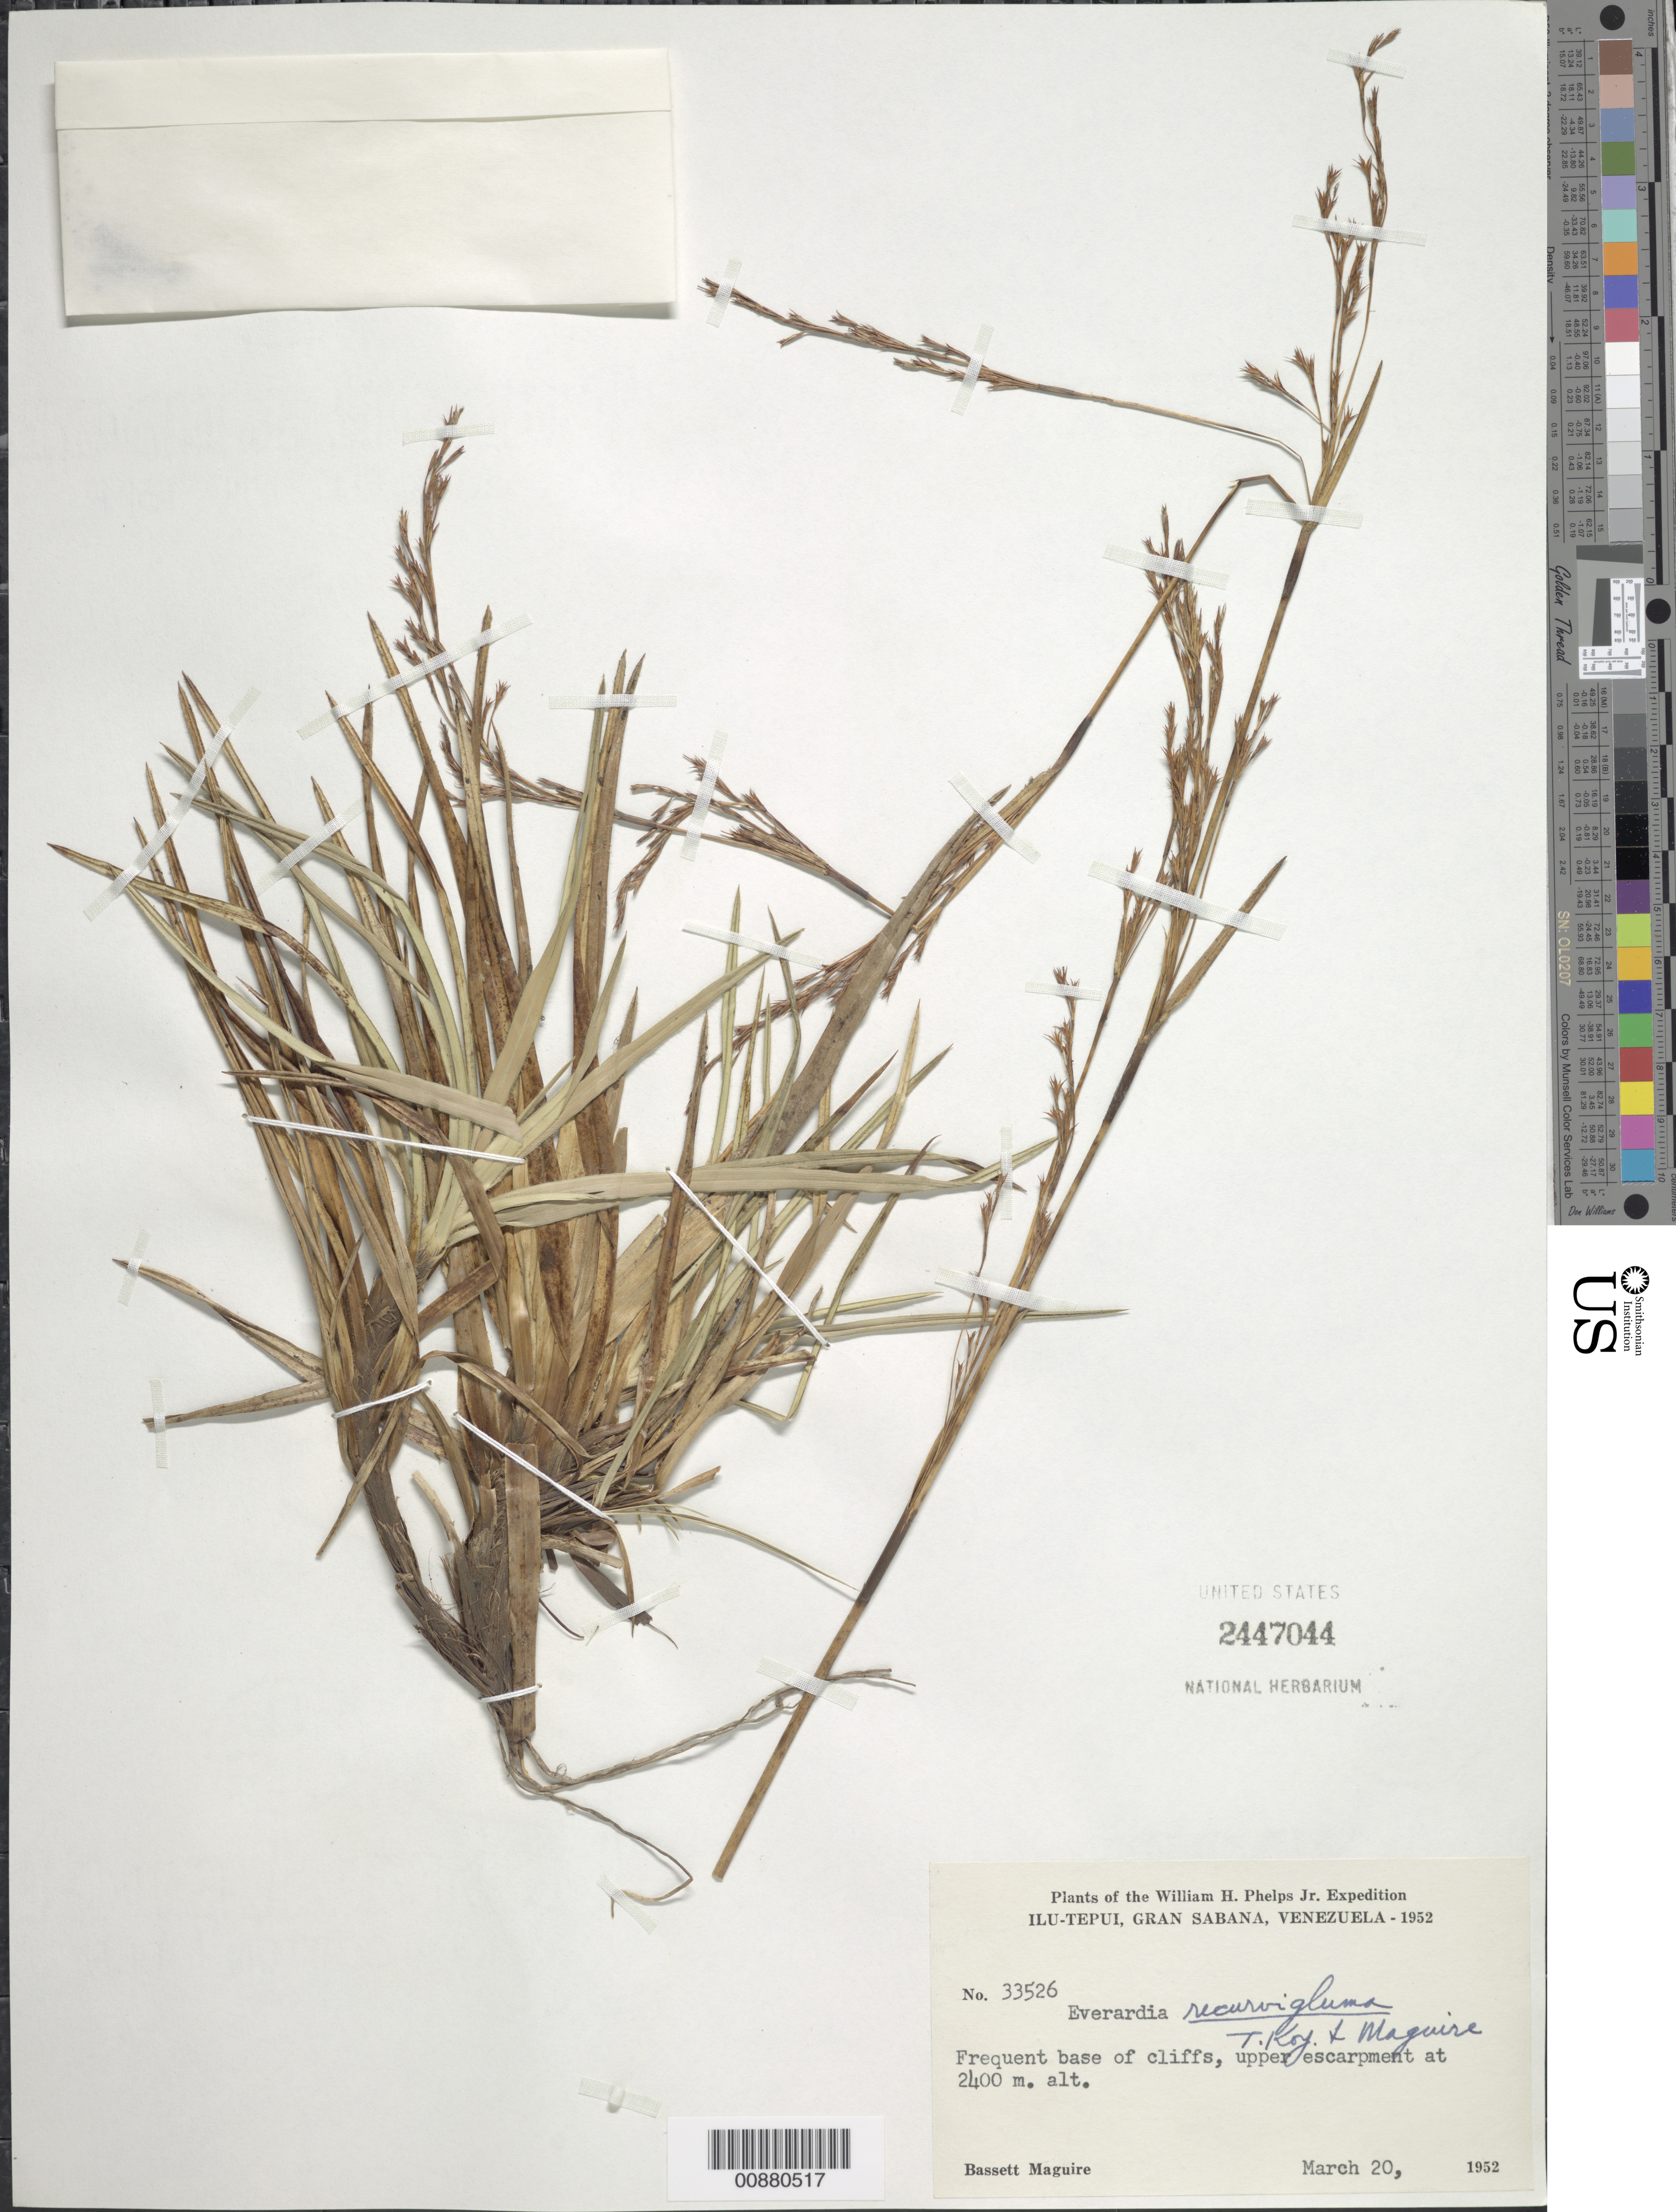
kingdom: Plantae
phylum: Tracheophyta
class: Liliopsida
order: Poales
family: Cyperaceae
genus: Cephalocarpus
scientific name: Cephalocarpus recurviglumis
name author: (T. Koyama & Maguire) S.M. Costa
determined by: Strong, Mark T., (BOT), Smithsonian Institution - National Museum of Natural History (UNITED STATES)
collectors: B. Maguire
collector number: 33526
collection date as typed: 20-Mar-52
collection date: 1952-03-20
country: Venezuela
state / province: Bolívar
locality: Gran Sabana, Ilu-tepuí, upper escarpment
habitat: Base of cliffs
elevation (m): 2400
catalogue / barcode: US 2447044